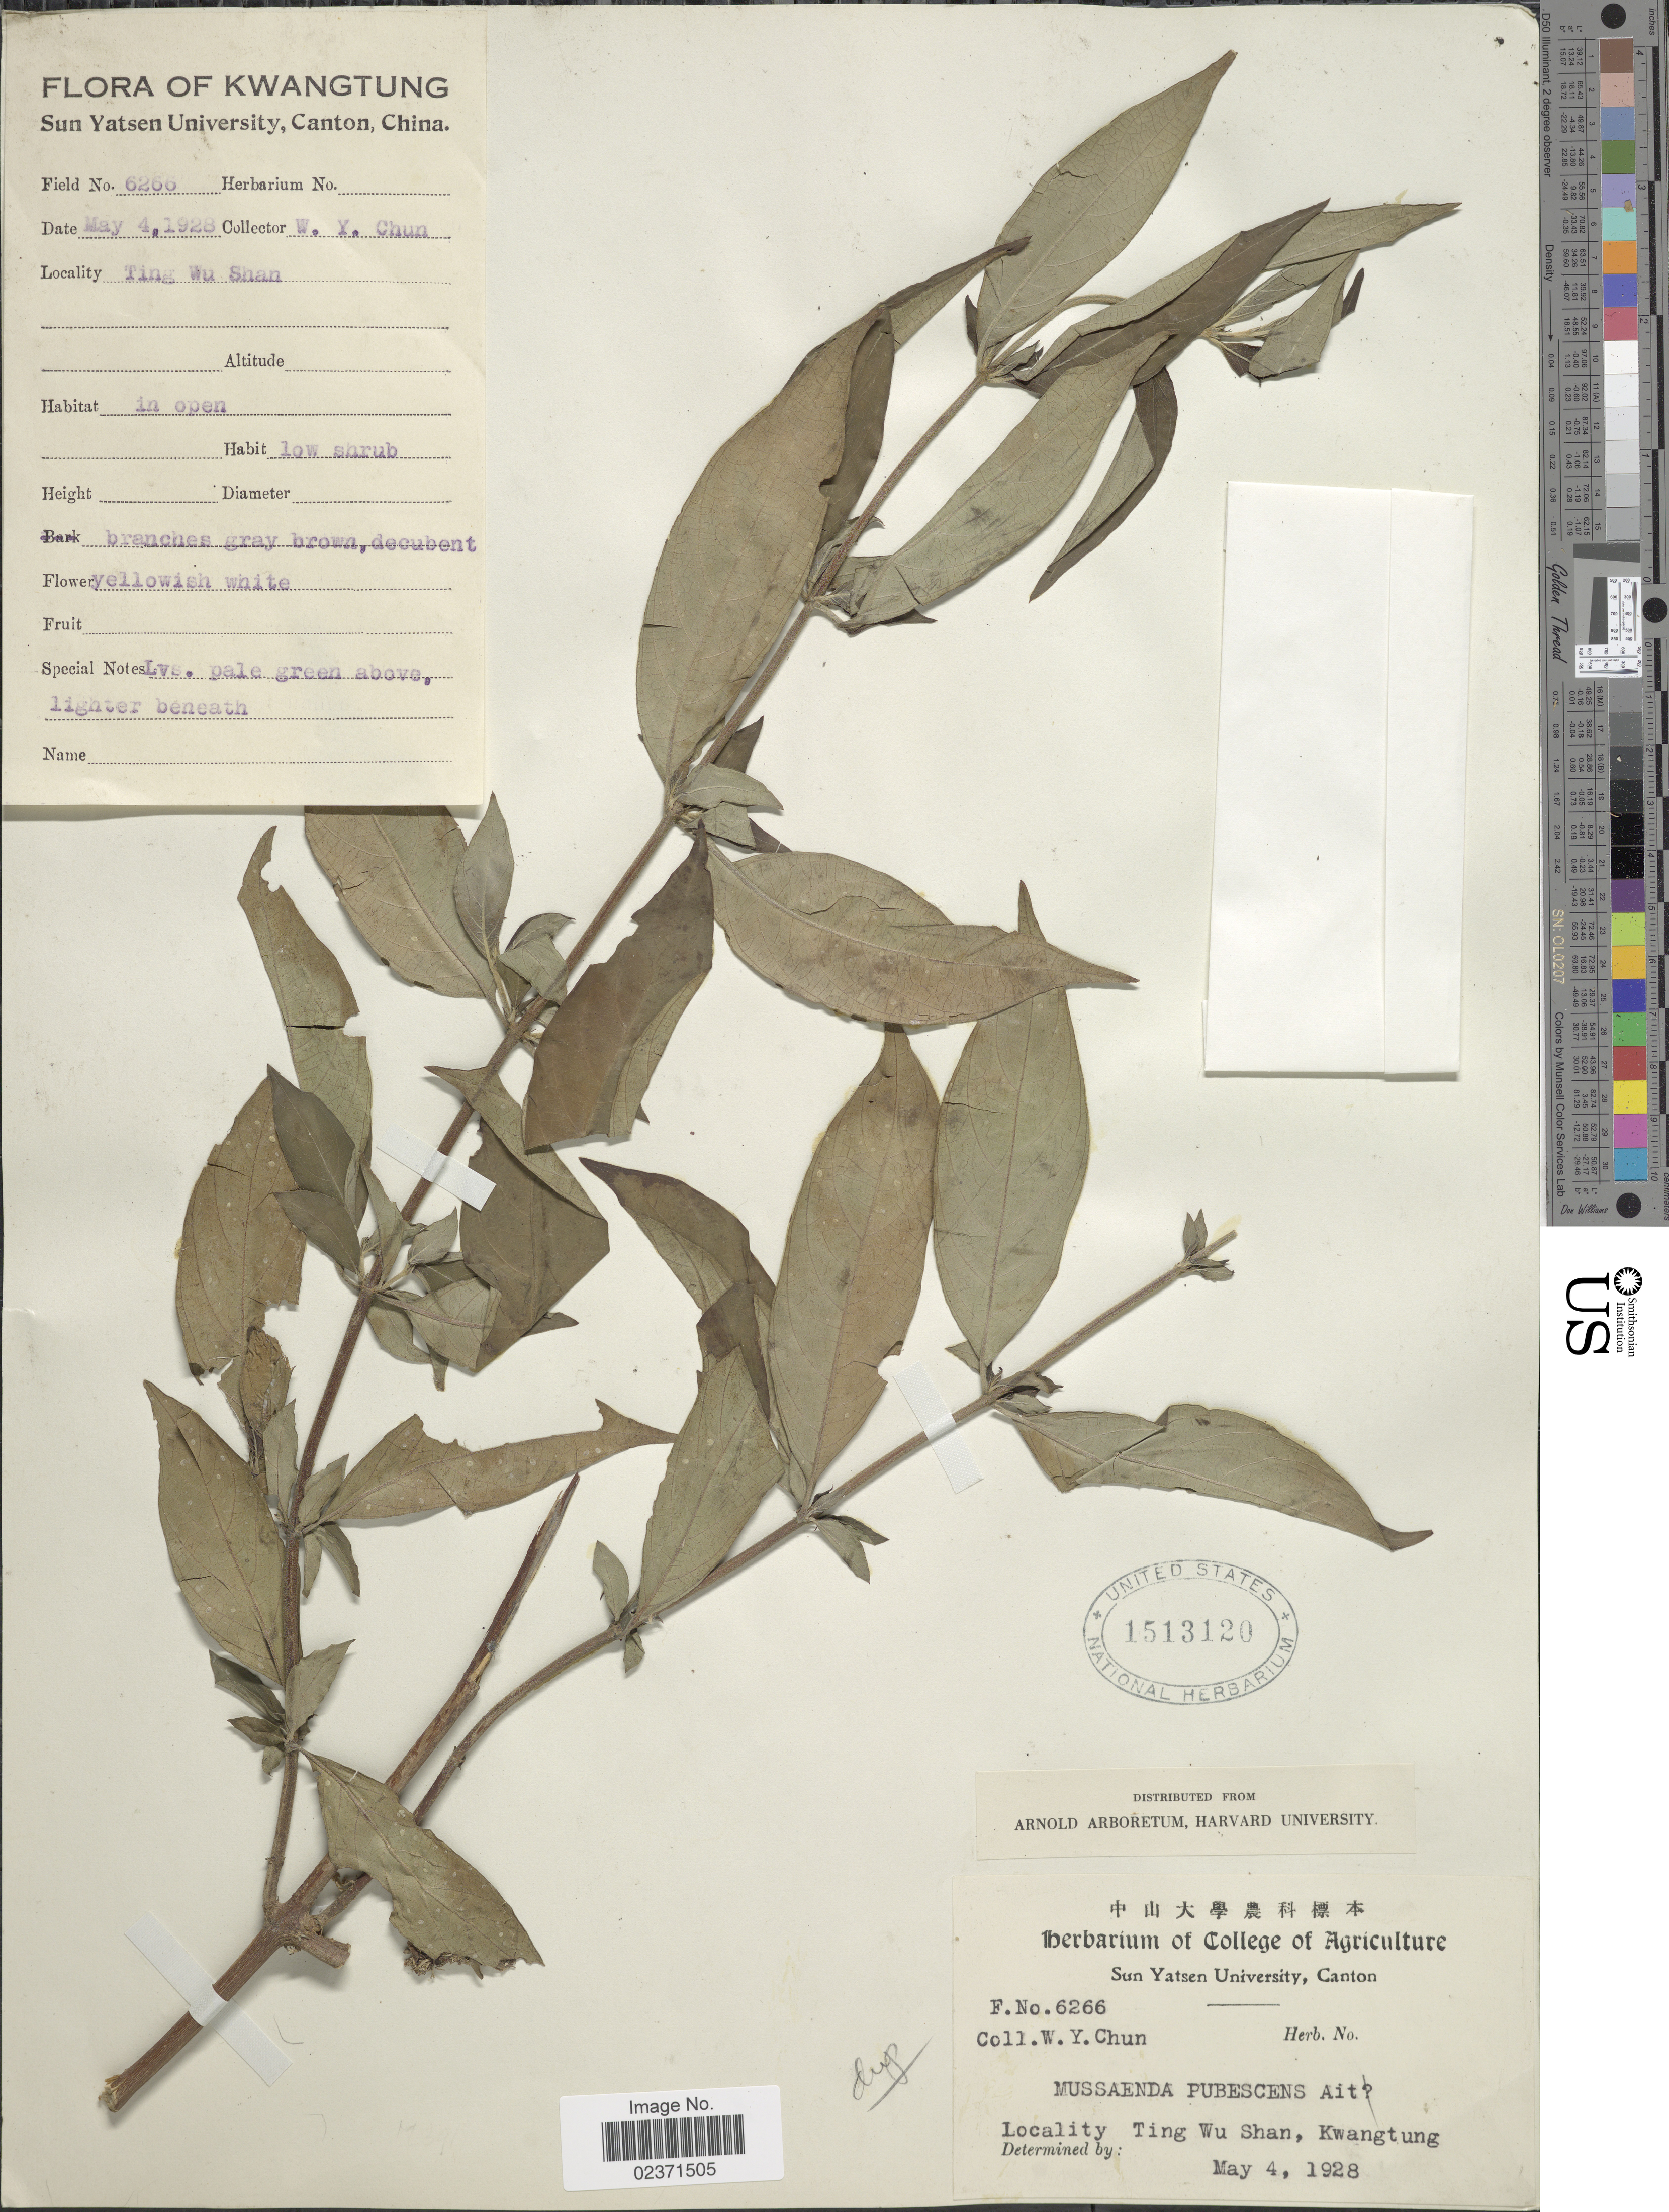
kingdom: Plantae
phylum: Tracheophyta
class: Magnoliopsida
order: Gentianales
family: Rubiaceae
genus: Mussaenda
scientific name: Mussaenda pubescens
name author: W.T. Aiton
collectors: W. Y. Chun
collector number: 6266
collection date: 1928-05-04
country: China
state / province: Guangdong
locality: Ting Wu Shan, Kwangtung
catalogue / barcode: US 1513120